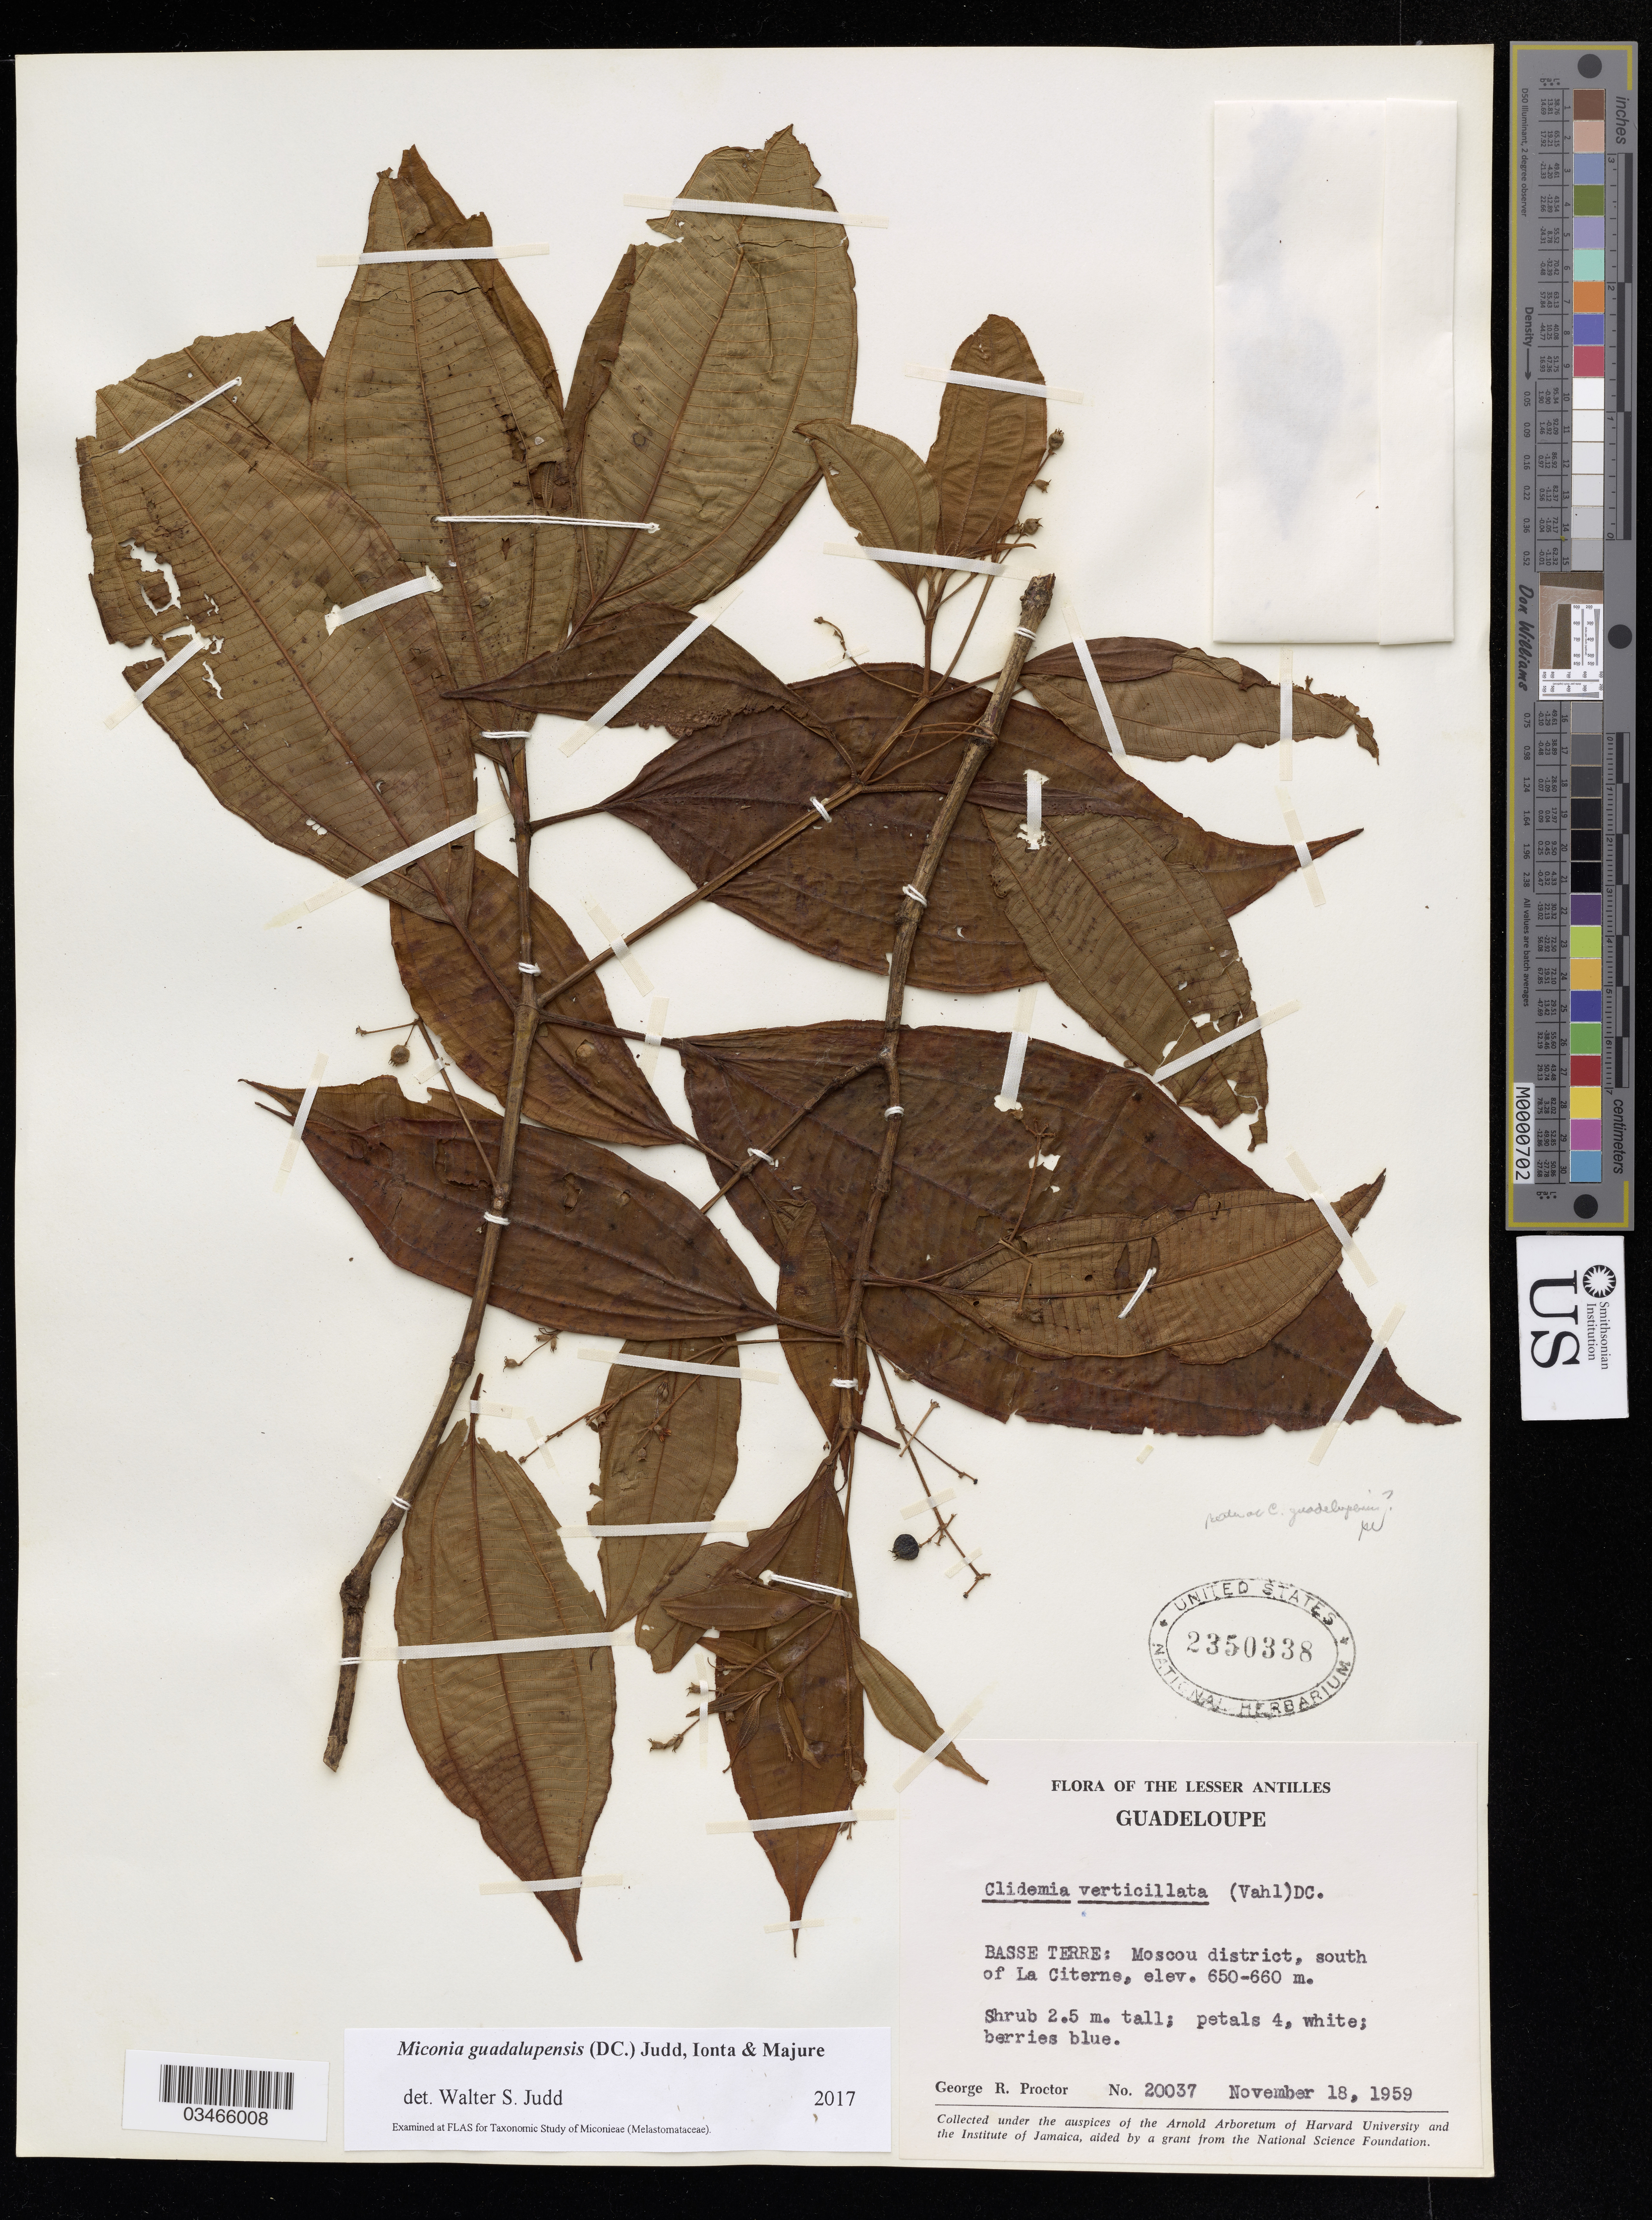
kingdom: Plantae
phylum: Tracheophyta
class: Magnoliopsida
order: Myrtales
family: Melastomataceae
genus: Miconia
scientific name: Miconia guadalupensis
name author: (DC.) Judd et al.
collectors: G. R. Proctor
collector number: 20037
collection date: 1959-11-18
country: Guadeloupe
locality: The Lesser Antilles. Basse Terre: Moscou district, south of La Citerne.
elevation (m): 650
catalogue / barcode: US 2350338